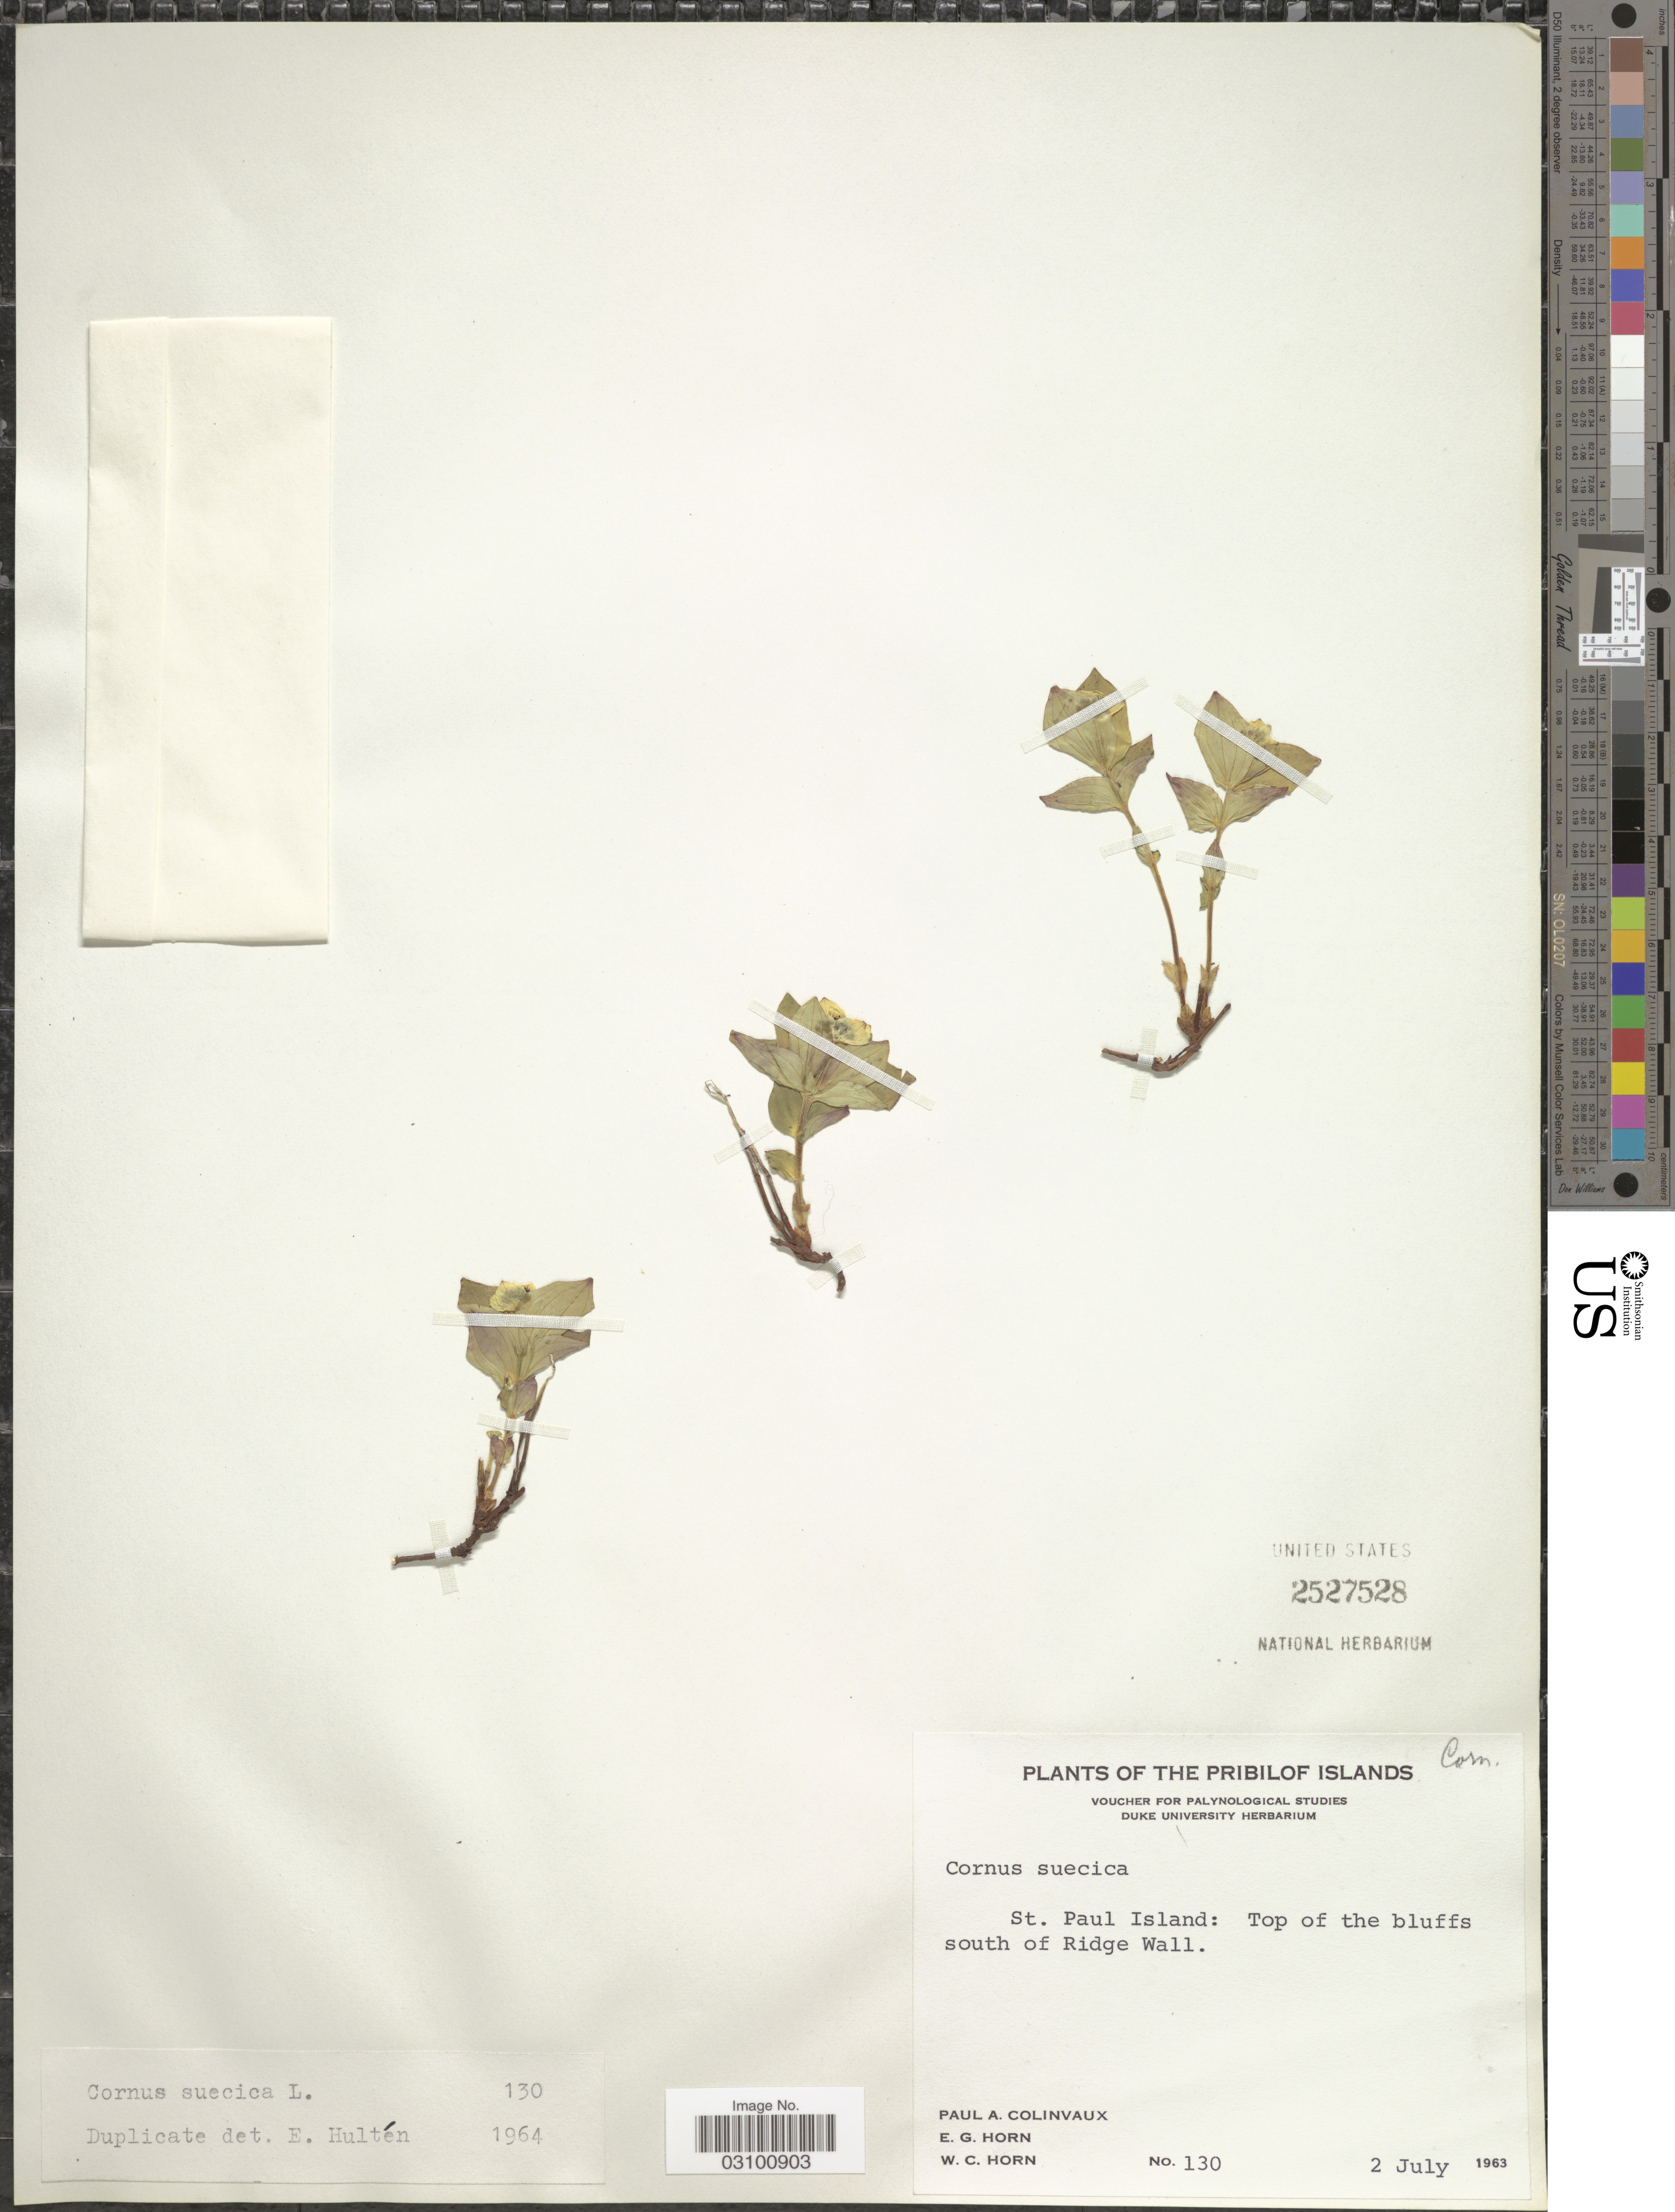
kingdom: Plantae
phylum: Tracheophyta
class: Magnoliopsida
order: Cornales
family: Cornaceae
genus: Cornus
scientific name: Cornus suecica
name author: L.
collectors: P. Colinvaux, E. Horn & W. Horn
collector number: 130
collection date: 1963-07-02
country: United States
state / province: Alaska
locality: The Pribilof Islands. St. Paul Island: Top of the bluffs south of Ridge Wall.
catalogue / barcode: US 2527528